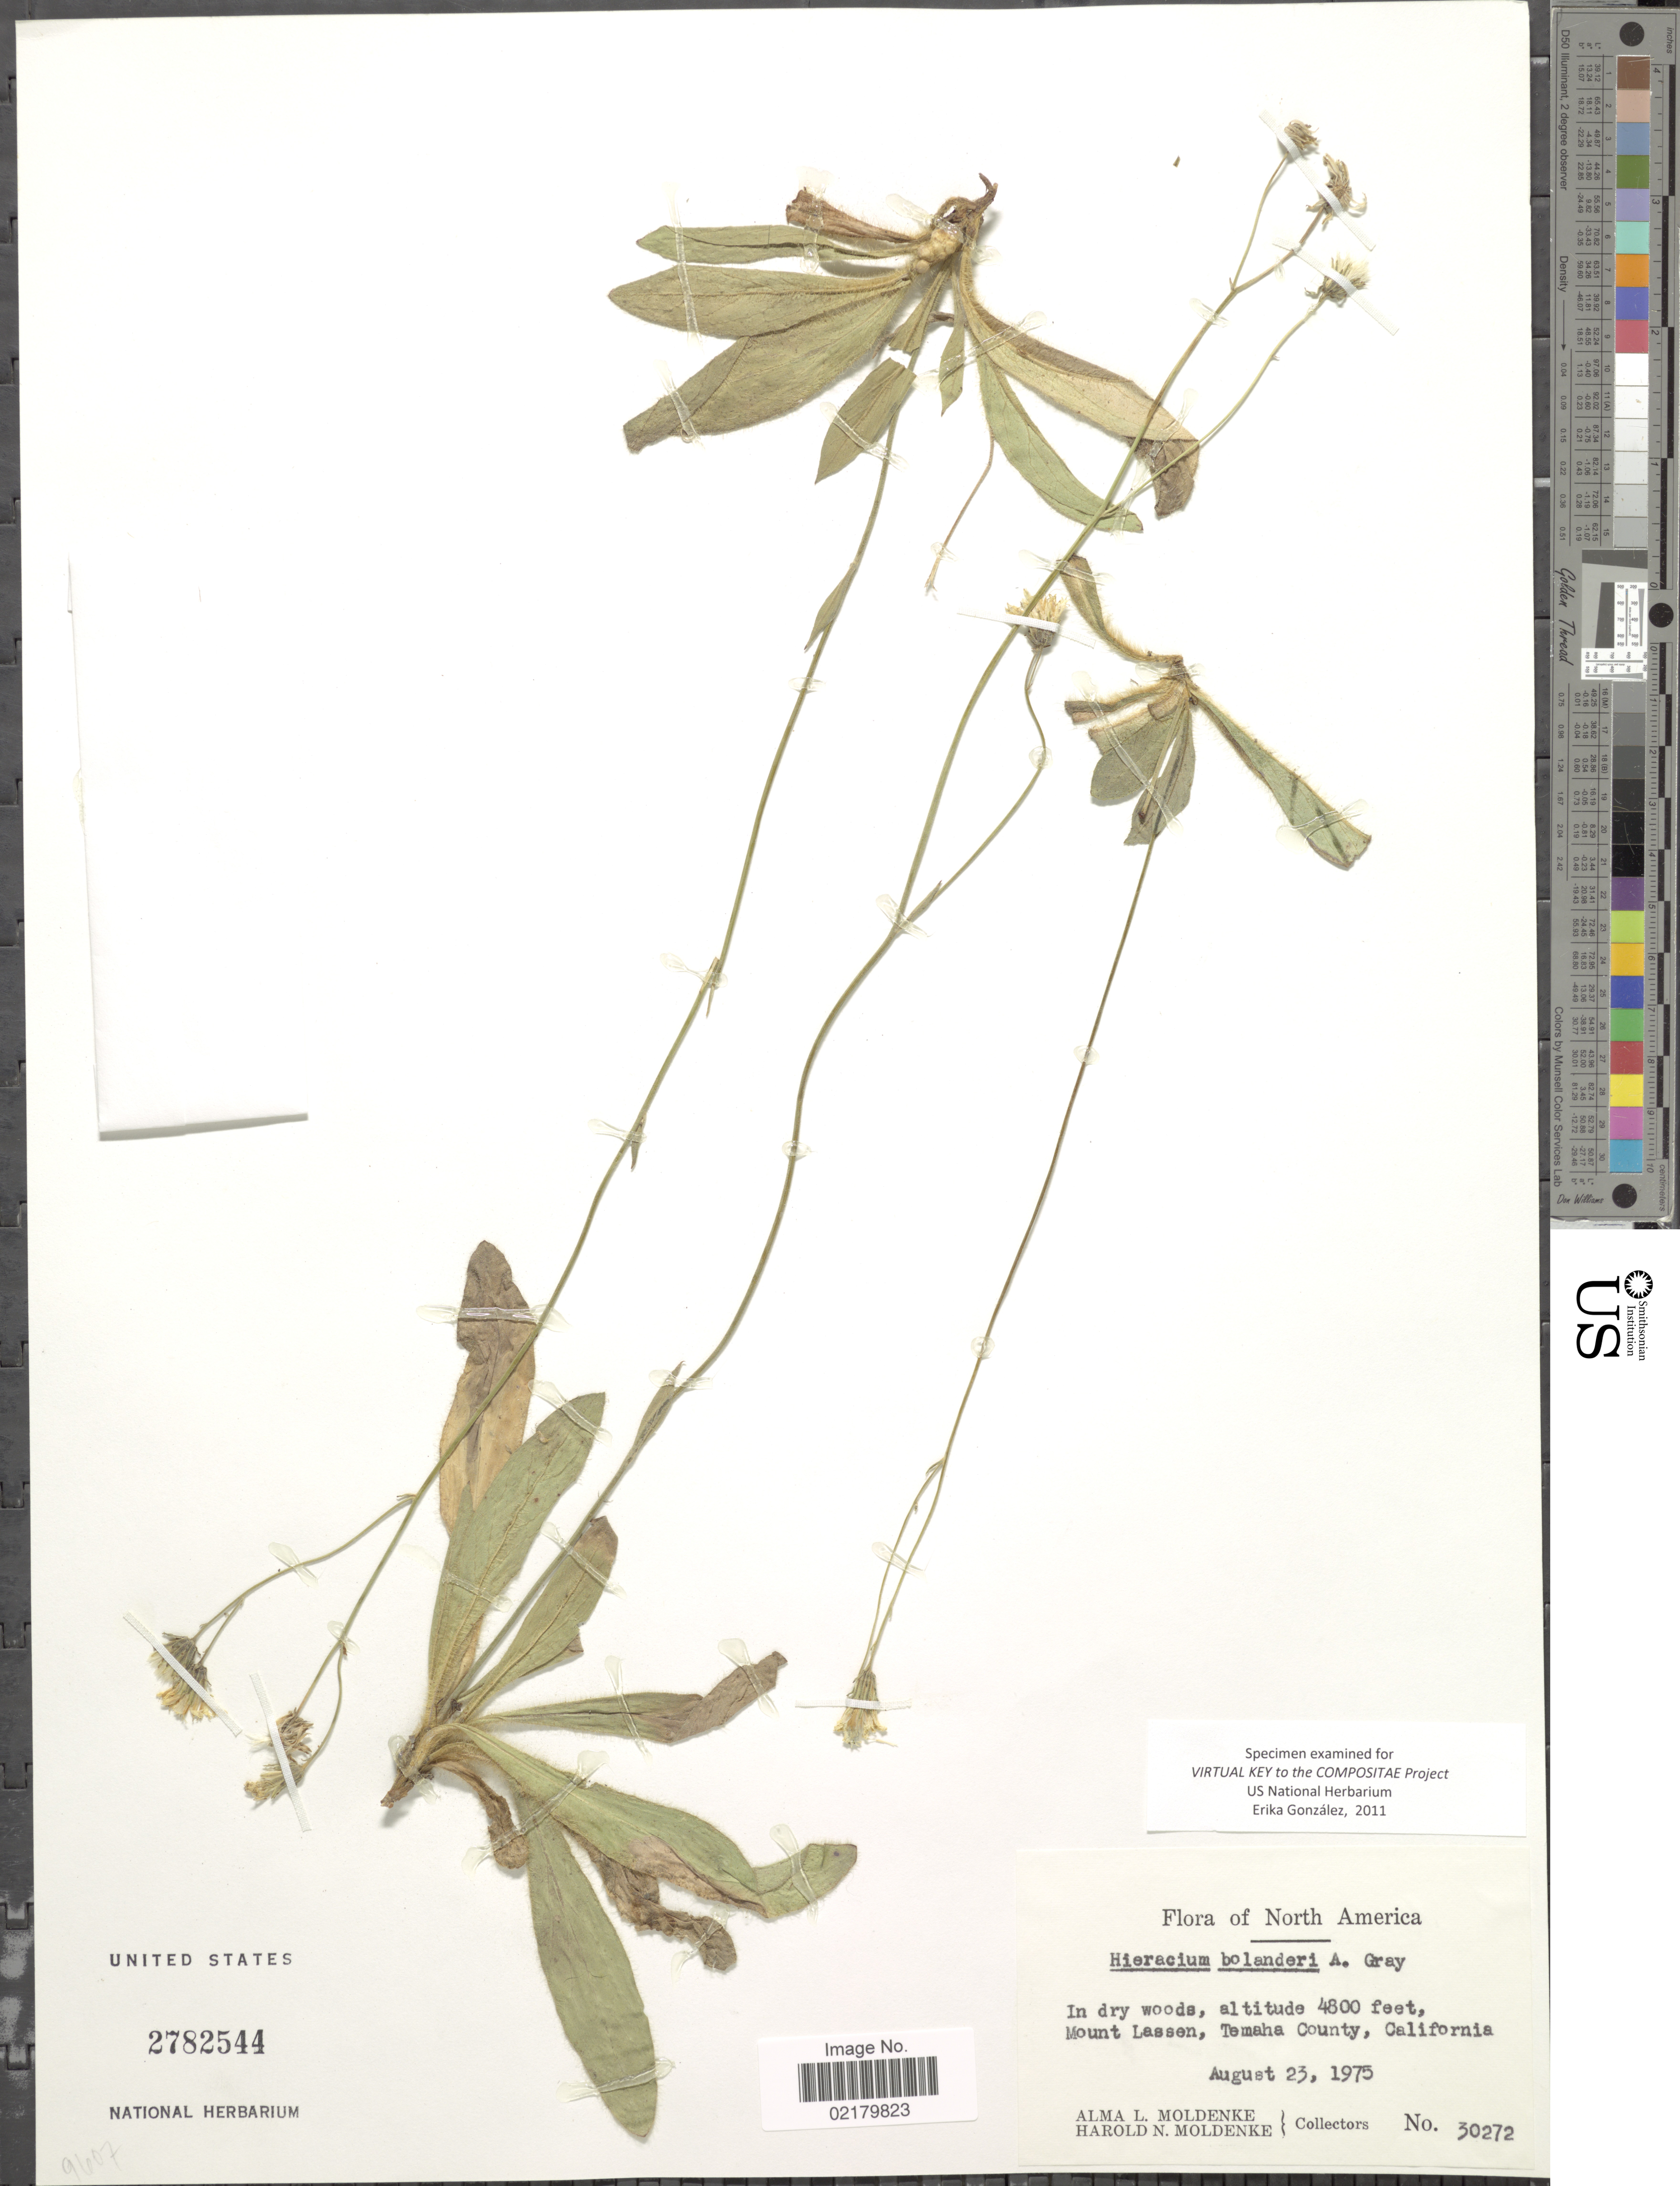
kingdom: Plantae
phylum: Tracheophyta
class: Magnoliopsida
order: Asterales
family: Asteraceae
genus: Hieracium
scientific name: Hieracium bolanderi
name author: A. Gray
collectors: A. L. Moldenke & H. N. Moldenke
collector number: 30272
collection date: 1975-08-23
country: United States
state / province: California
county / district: Tehama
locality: In dy woods, Mount Lassen, Tamaha County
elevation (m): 1463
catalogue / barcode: US 2782544